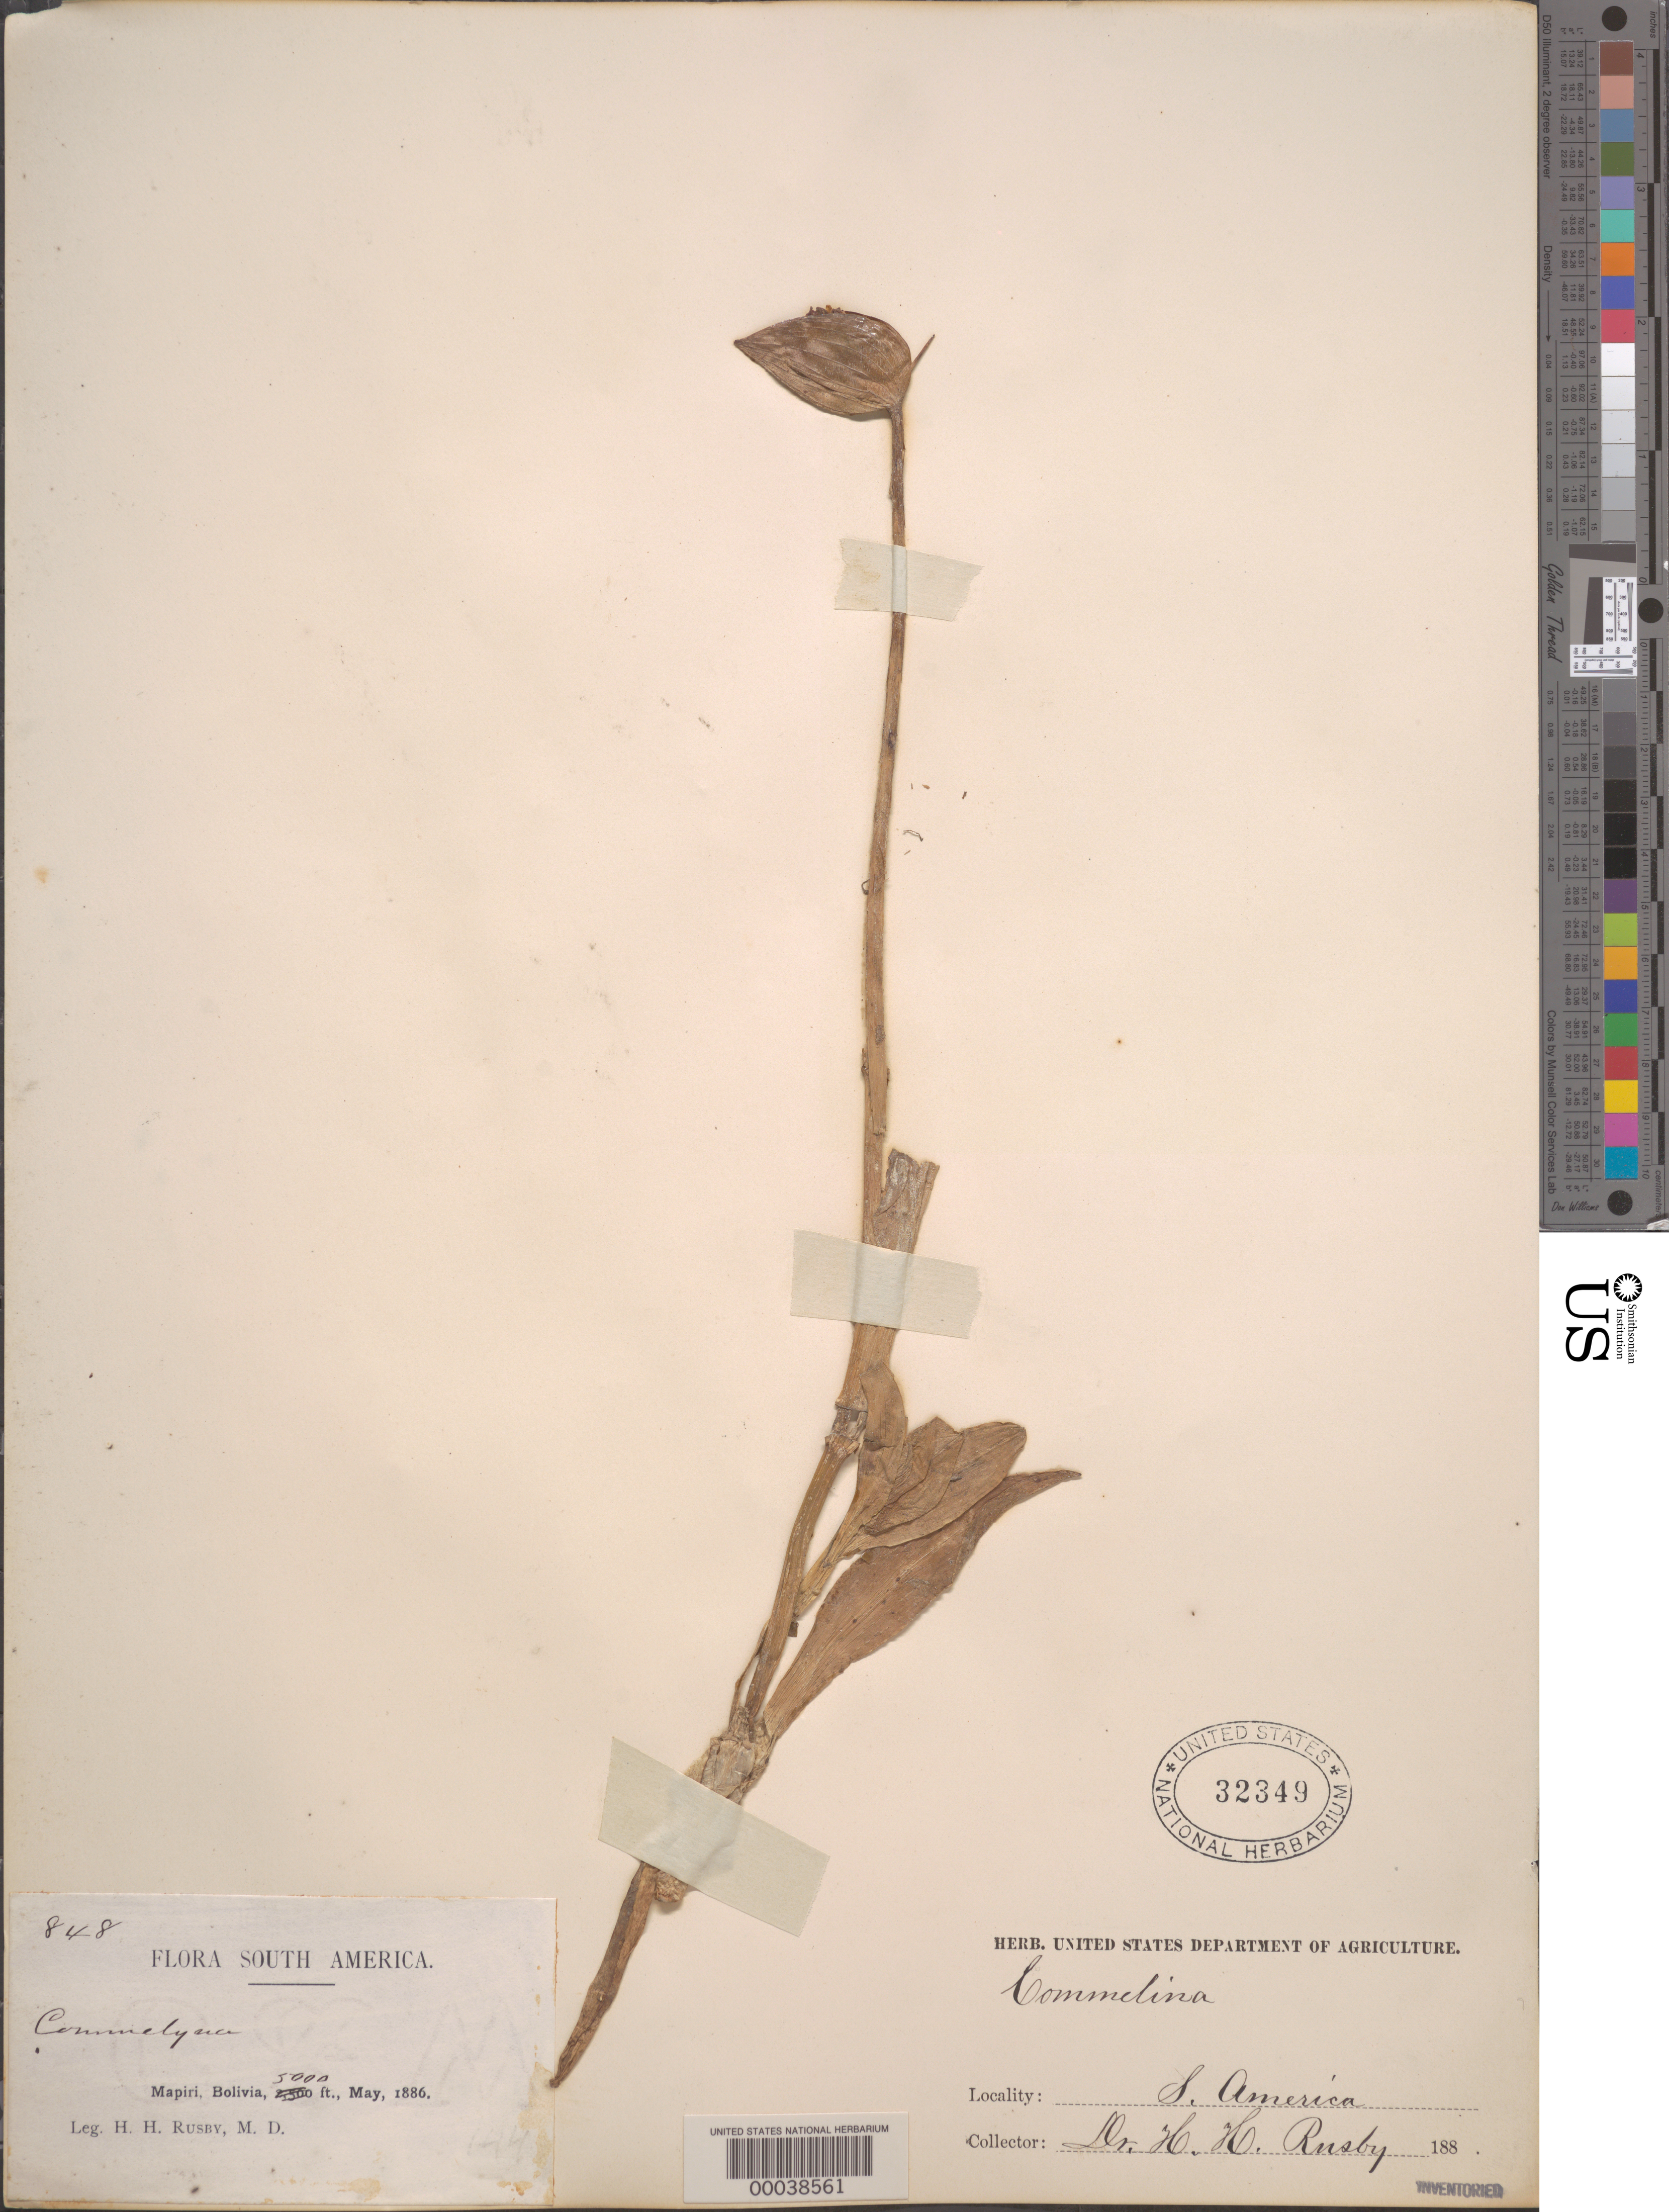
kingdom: Plantae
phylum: Tracheophyta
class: Liliopsida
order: Commelinales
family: Commelinaceae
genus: Commelina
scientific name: Commelina elliptica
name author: Kunth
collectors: H. H. Rusby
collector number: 848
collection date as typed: May, 1886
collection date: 1886-05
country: Bolivia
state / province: La Páz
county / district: Larecaja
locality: Mapiri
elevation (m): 1524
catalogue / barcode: US 32349